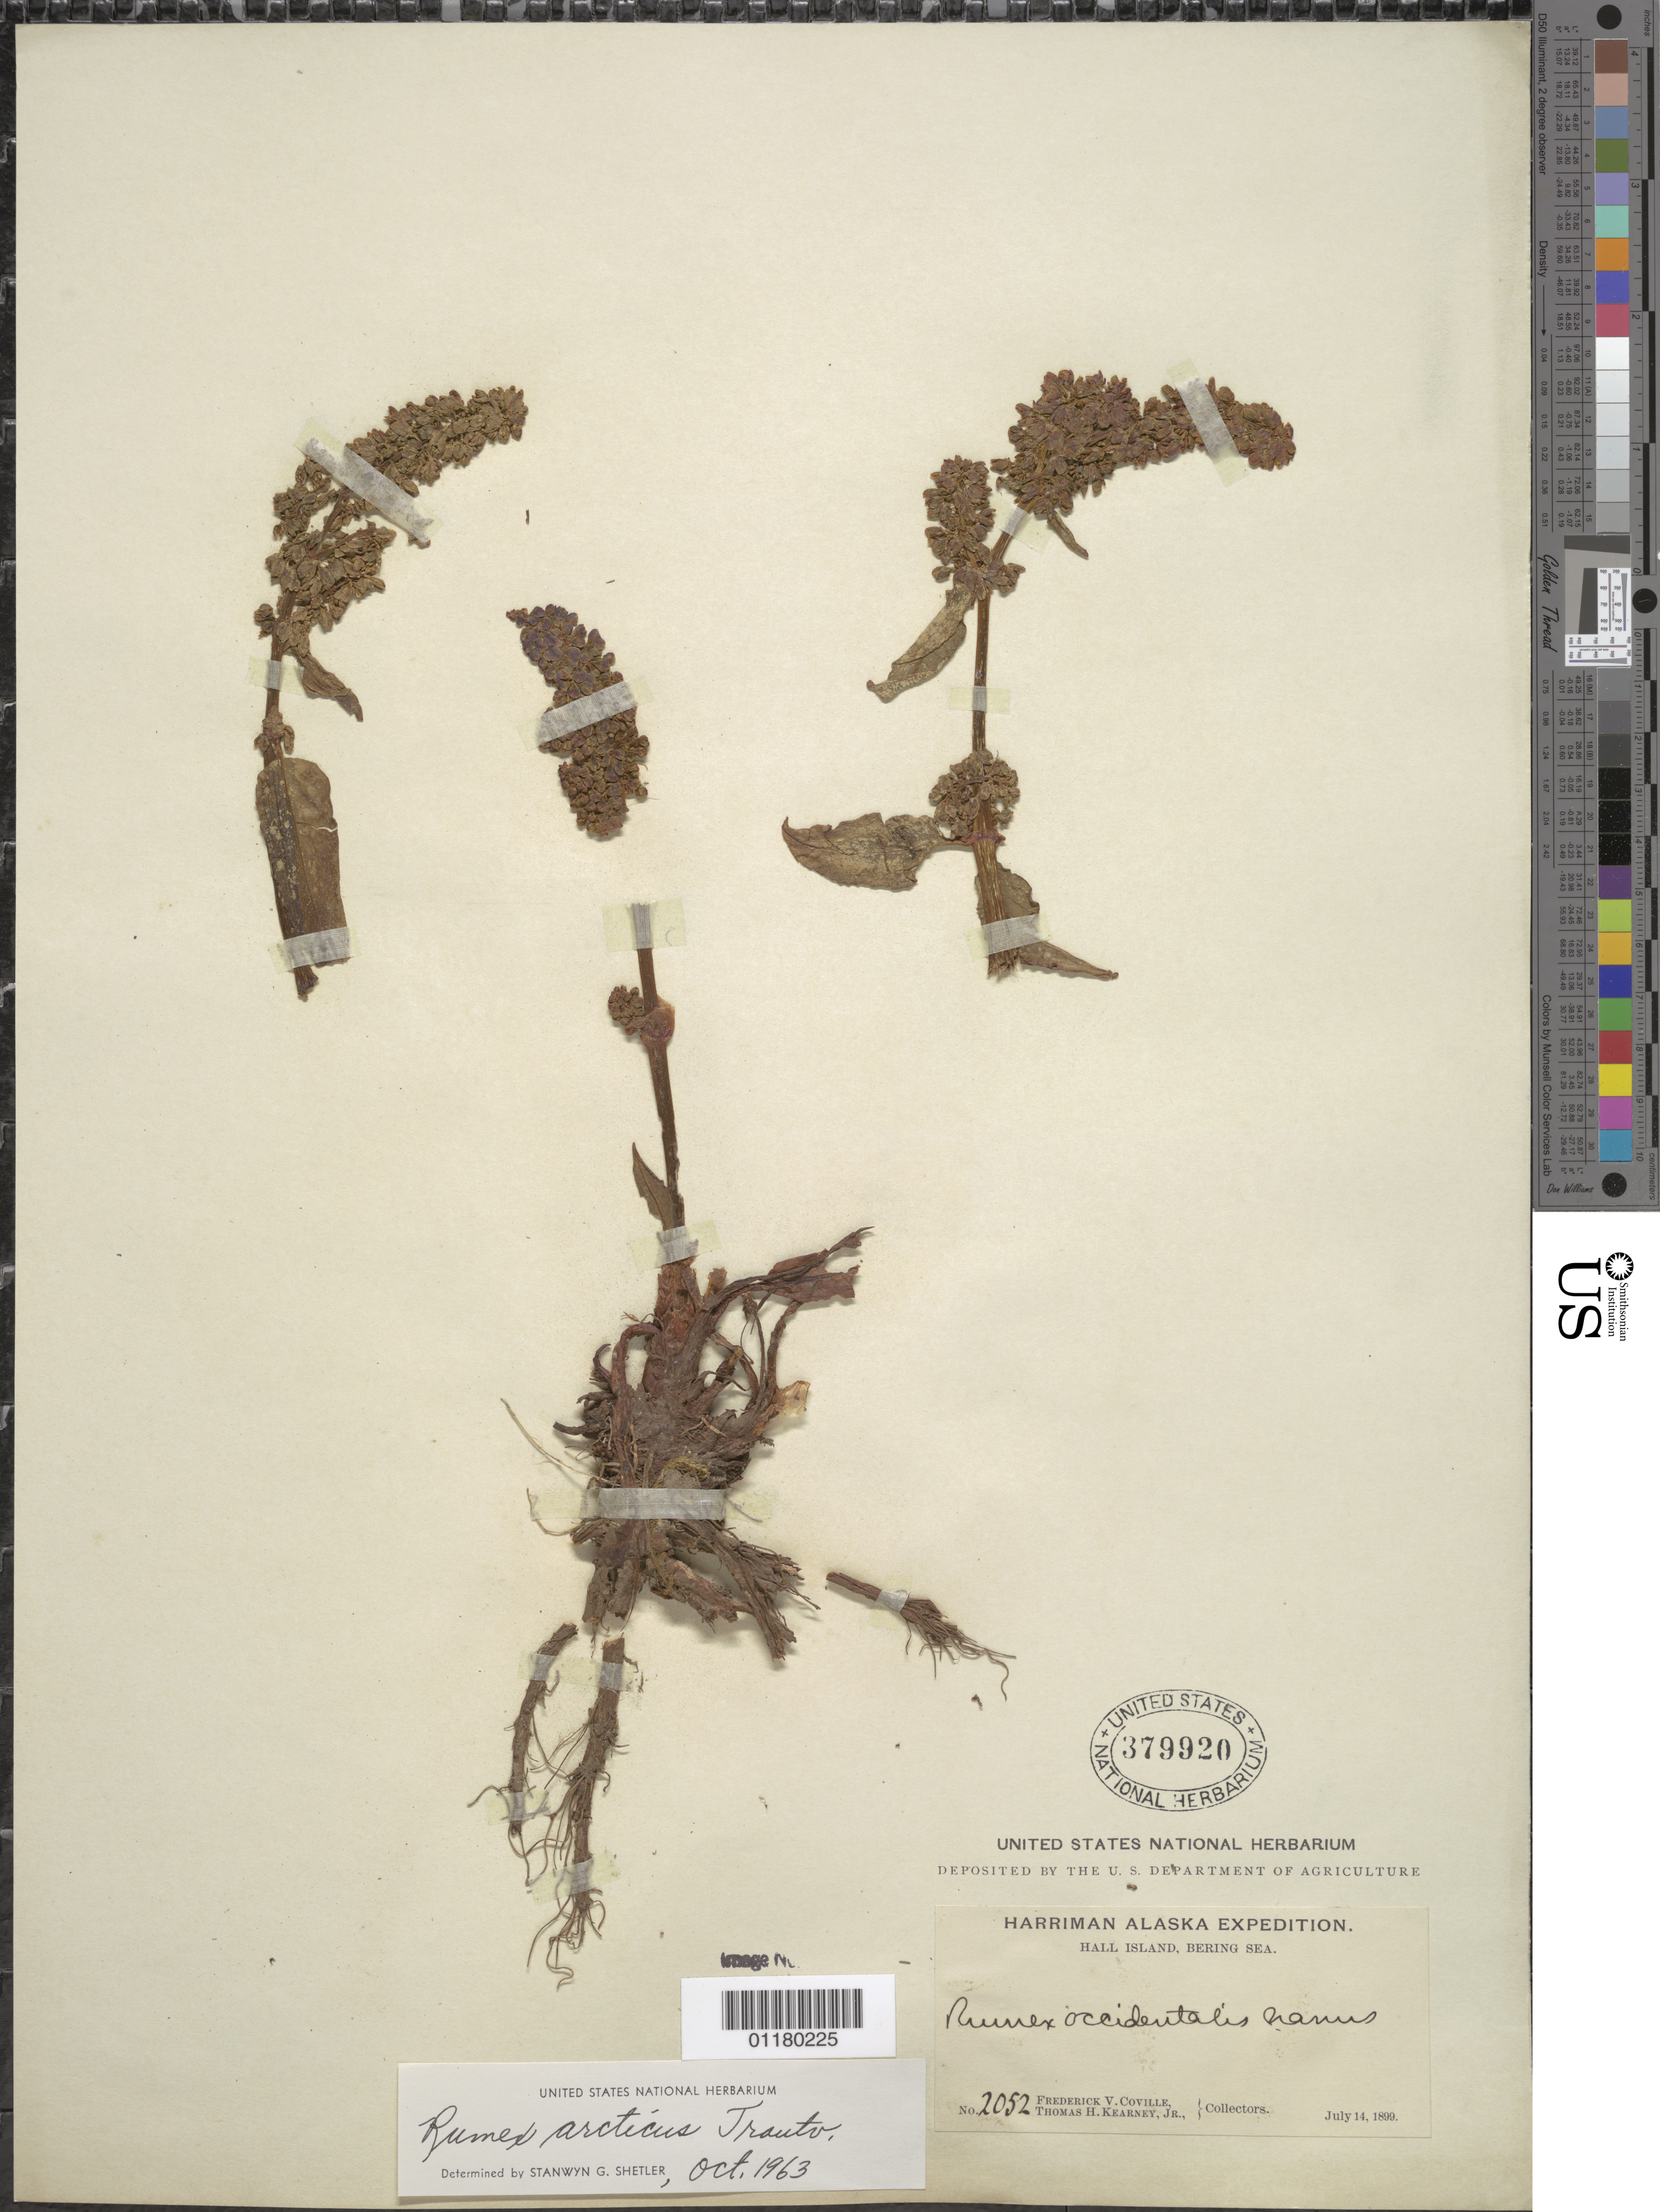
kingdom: Plantae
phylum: Tracheophyta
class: Magnoliopsida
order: Caryophyllales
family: Polygonaceae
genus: Rumex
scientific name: Rumex arcticus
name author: Trautv.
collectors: F. V. Coville & T. H. Kearney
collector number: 2052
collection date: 1899-07-14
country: United States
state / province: Alaska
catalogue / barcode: US 379920